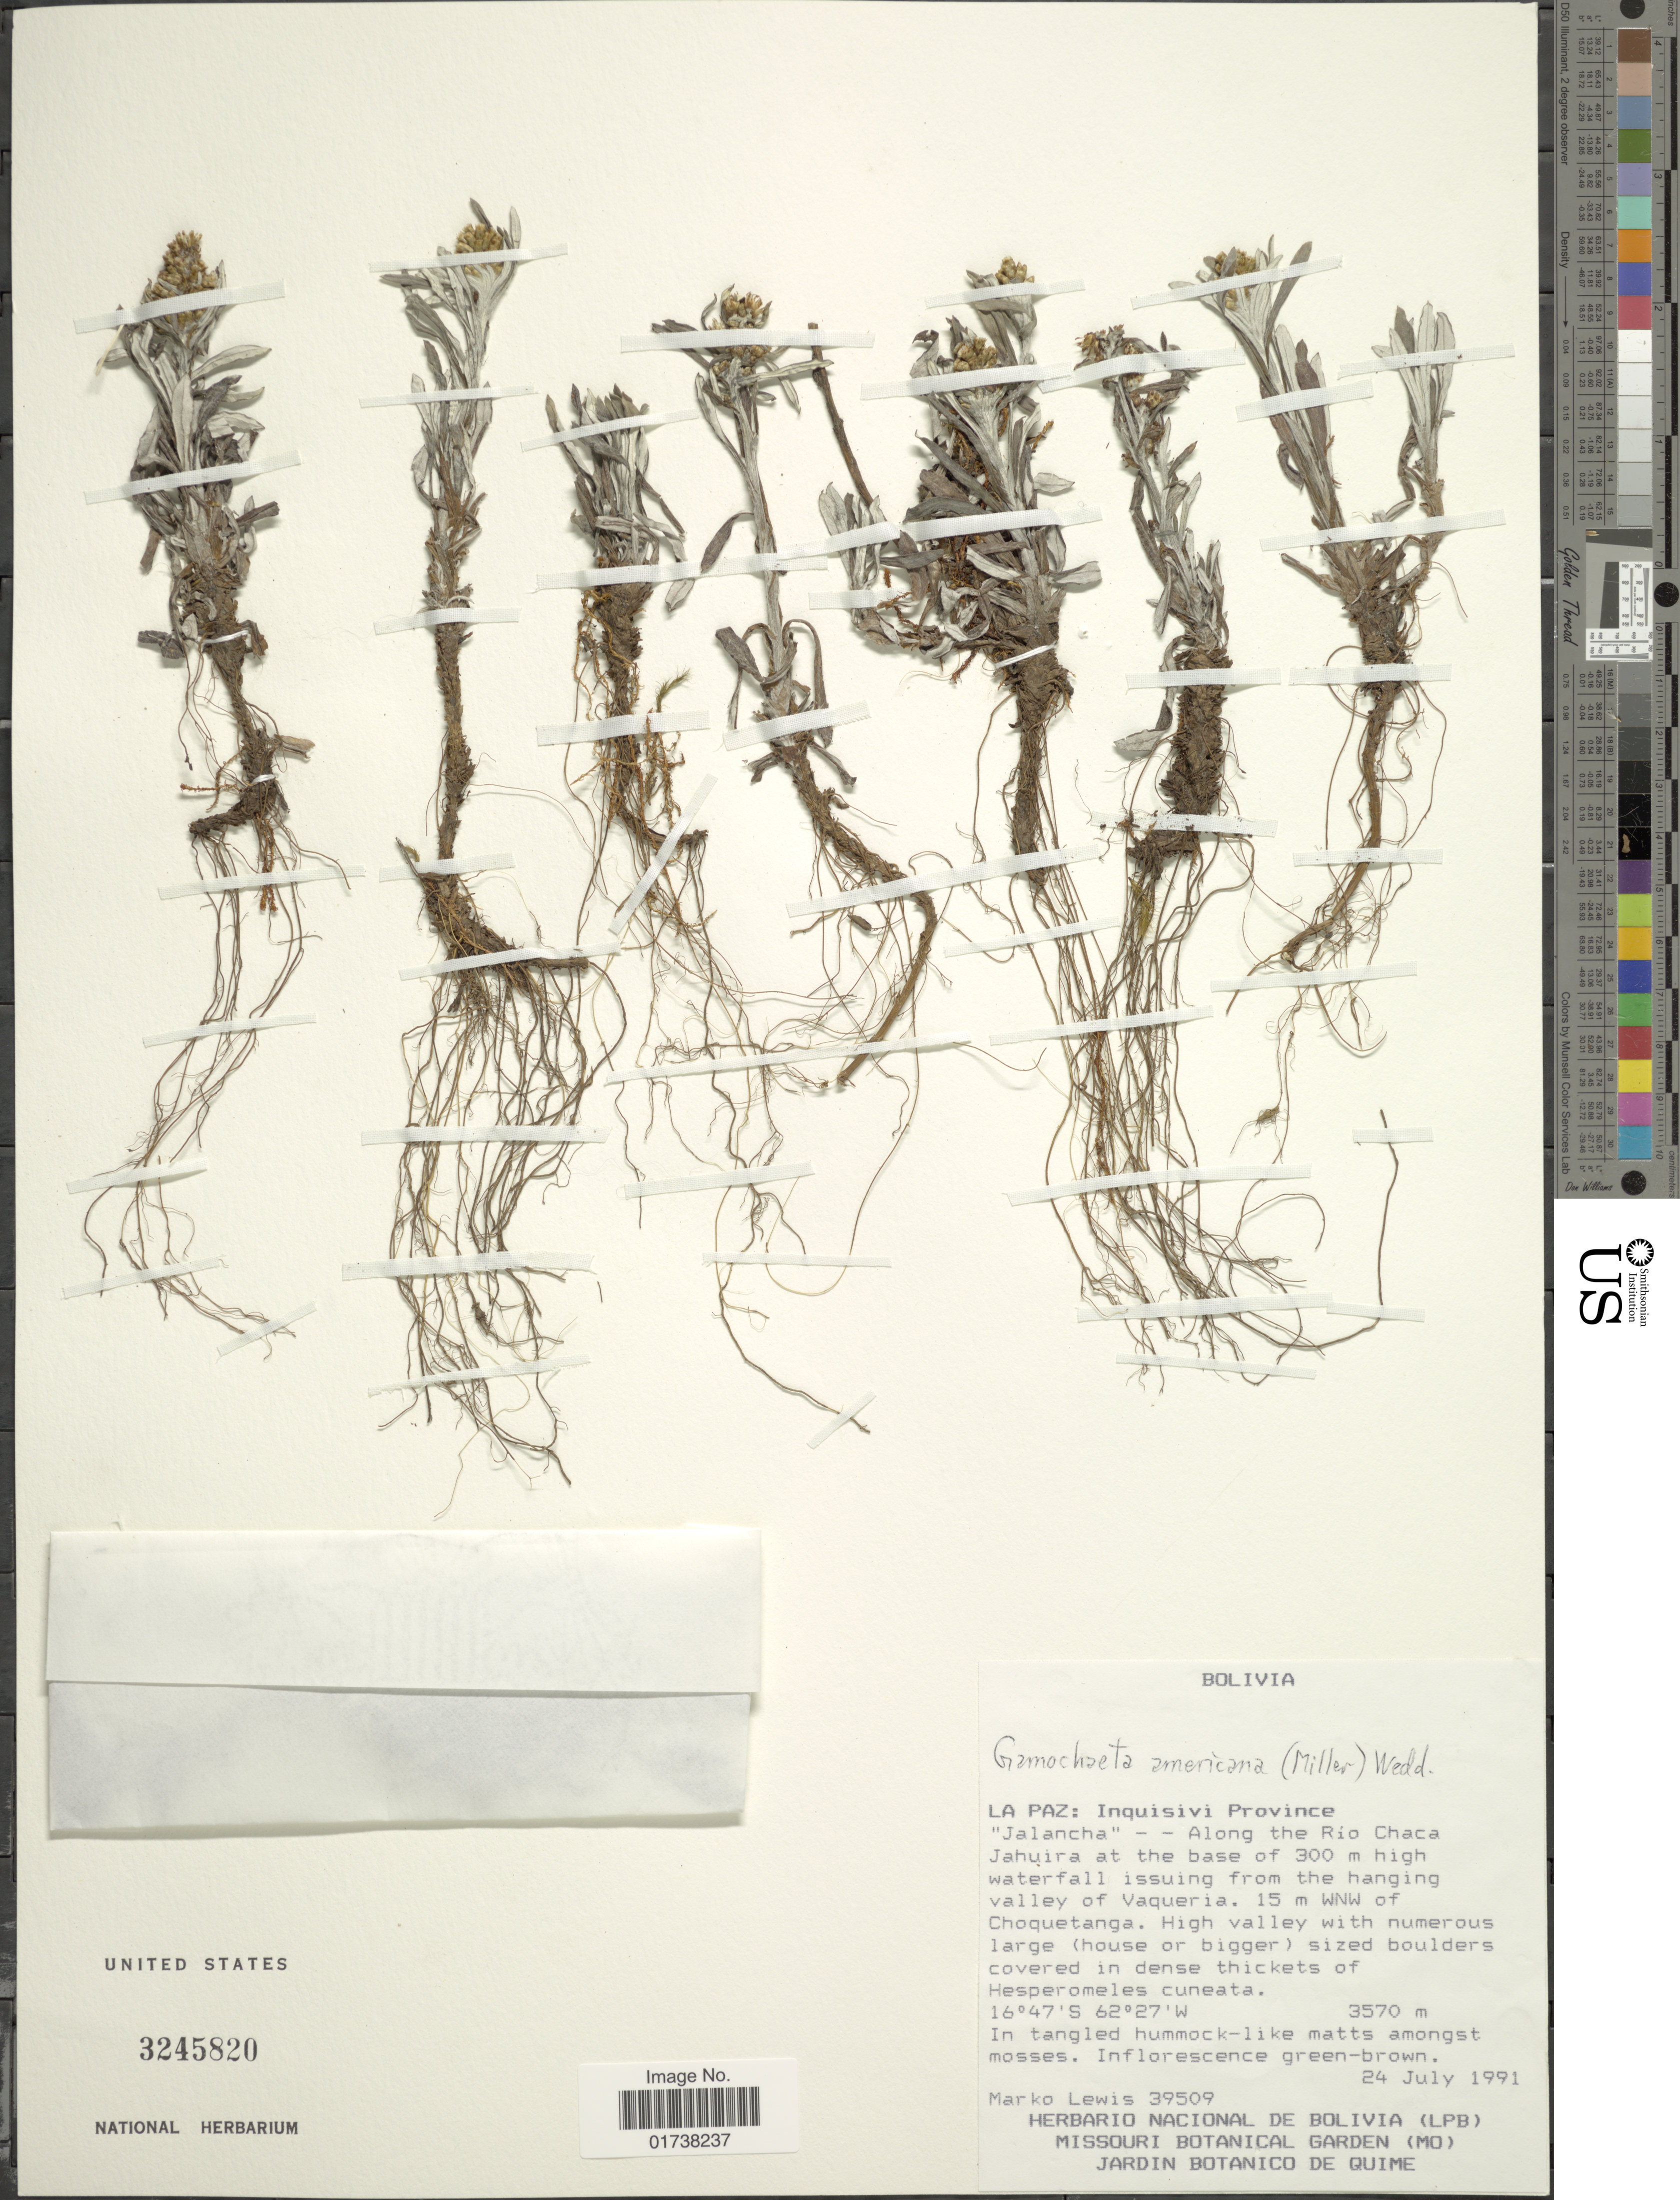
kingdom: Plantae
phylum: Tracheophyta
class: Magnoliopsida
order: Asterales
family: Asteraceae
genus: Gamochaeta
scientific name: Gamochaeta americana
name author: (Mill.) Wedd.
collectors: M. A. Lewis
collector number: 39509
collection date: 1991-07-24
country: Bolivia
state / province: La Paz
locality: Inquisivi Province, "Jalancha"-- Along the Rio Chaca Jahuira at the base of 300 high waterfall issuing from the hanging valley of Vaqueria, 15 m WNW of Choquetanga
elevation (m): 3570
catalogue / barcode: US 3245820